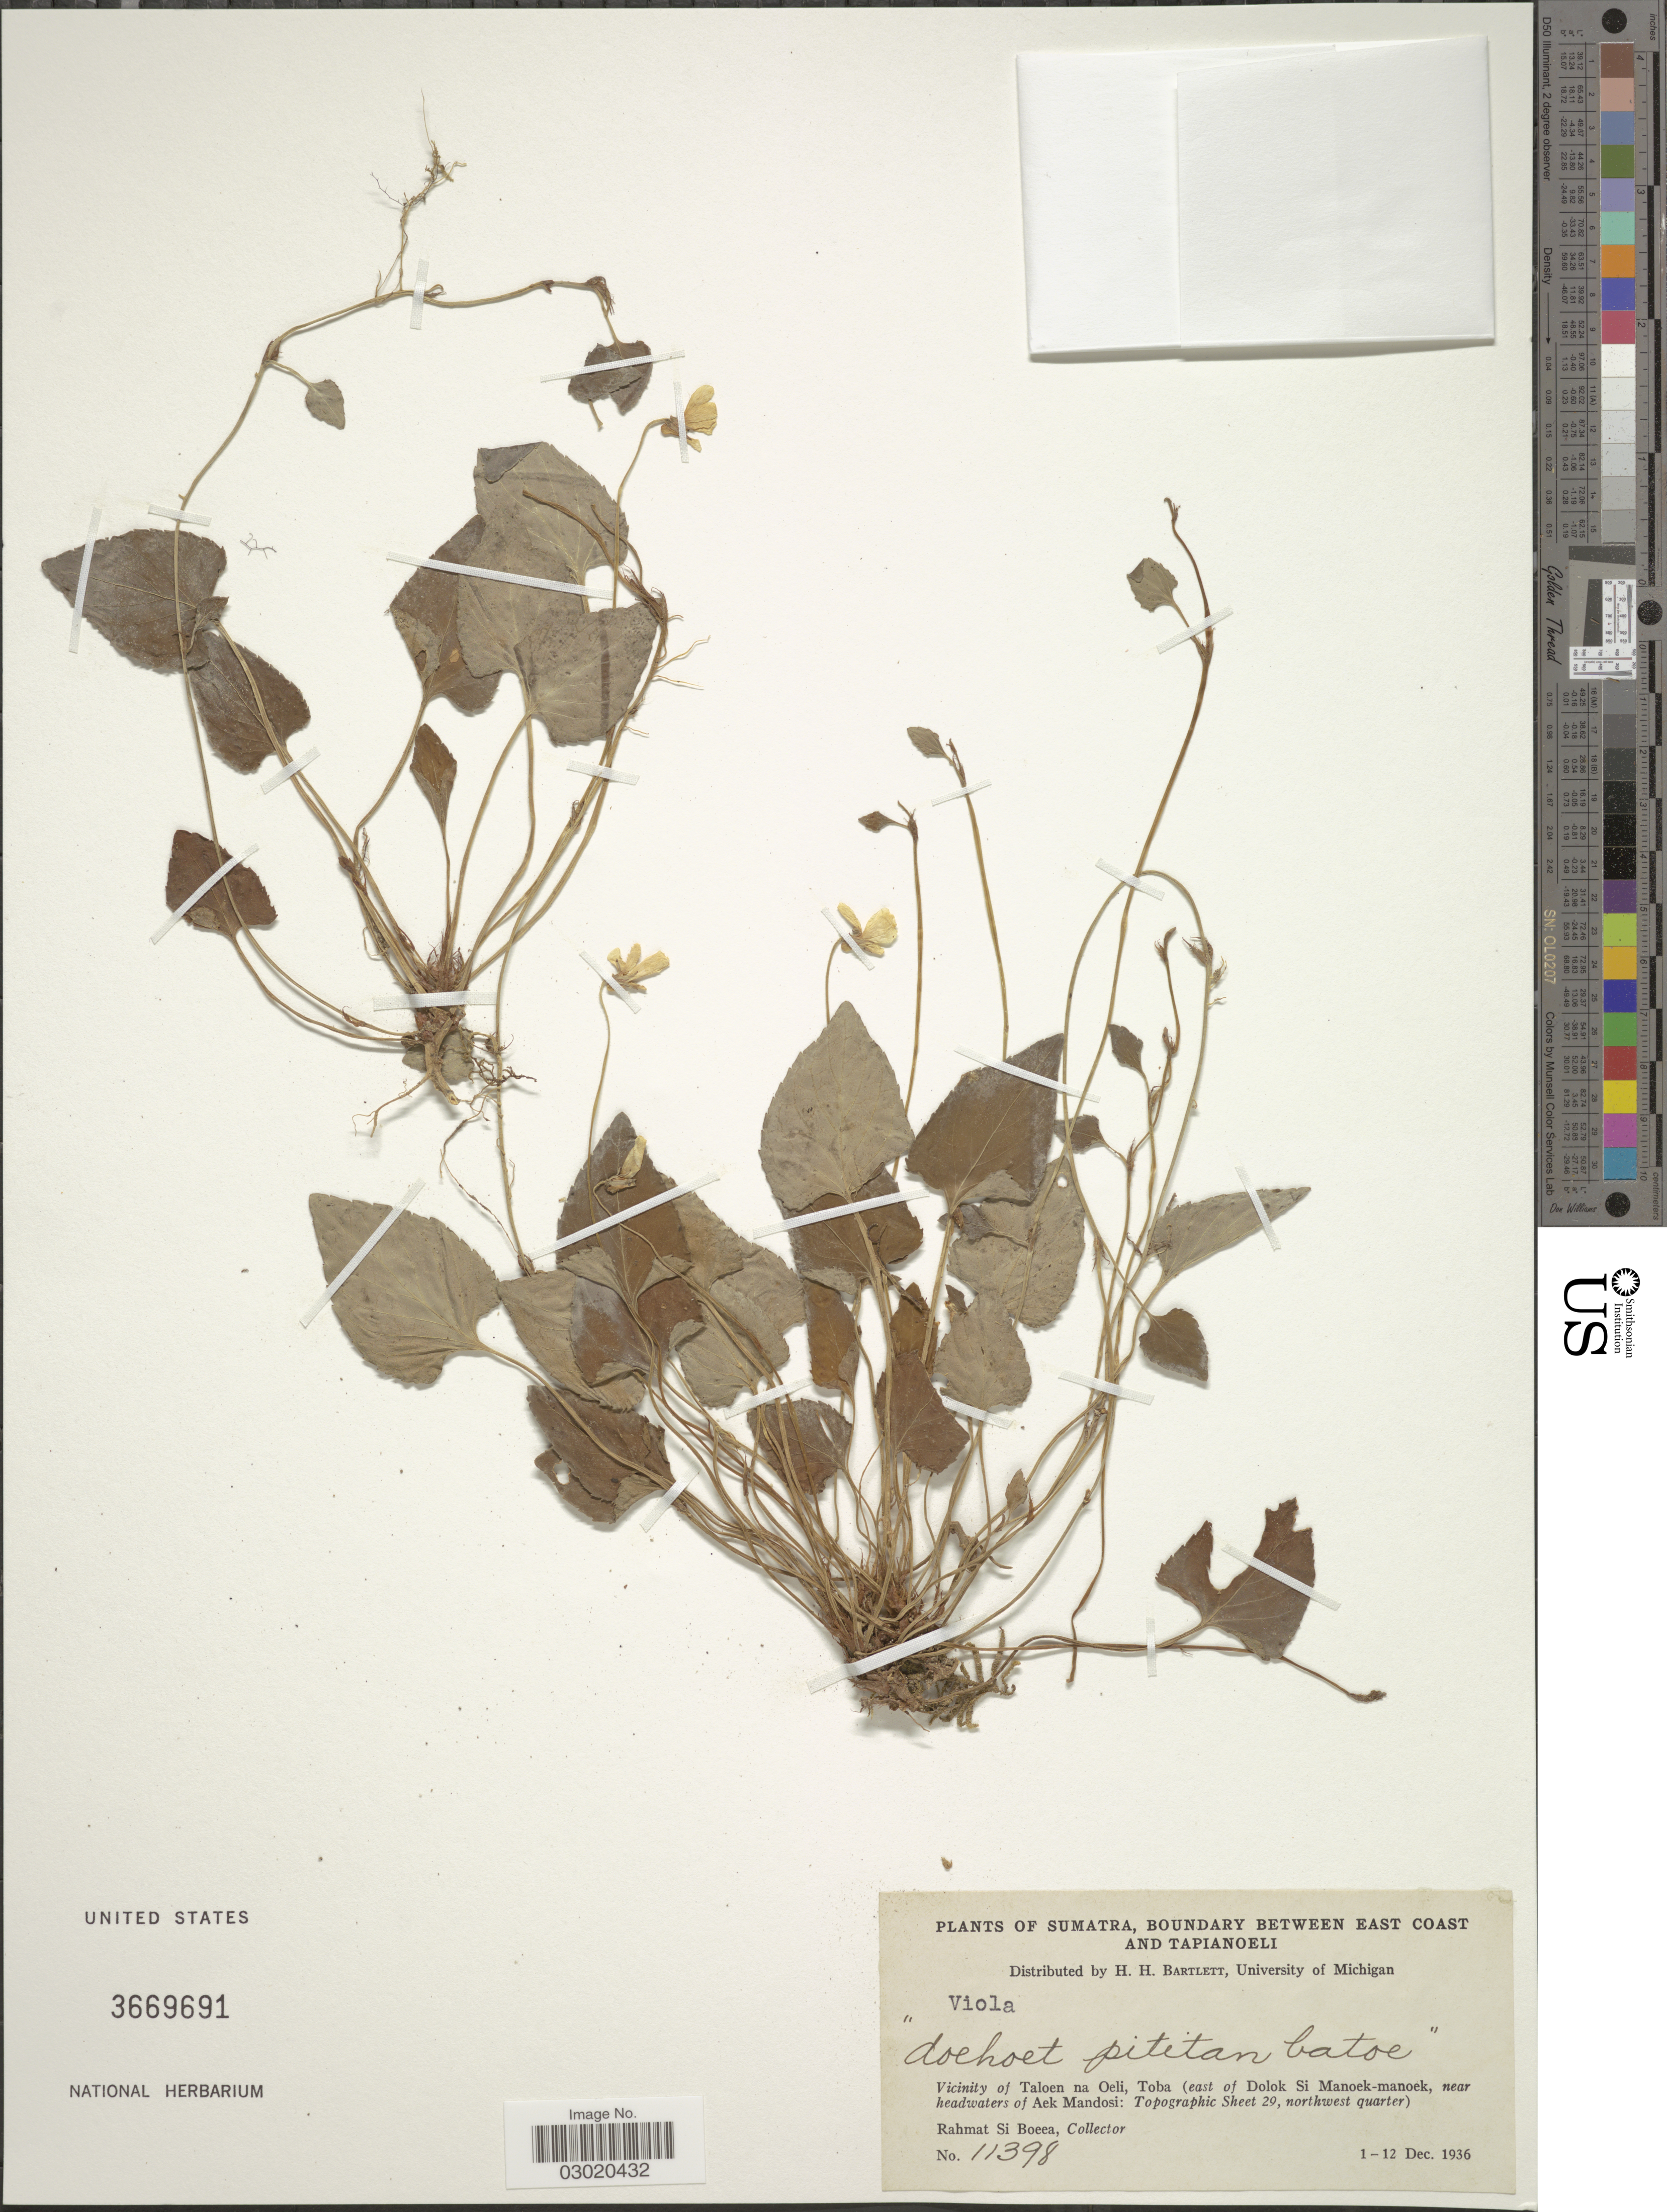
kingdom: Plantae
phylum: Tracheophyta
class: Magnoliopsida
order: Malpighiales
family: Violaceae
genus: Viola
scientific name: Viola sp.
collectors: Rahmat Si Boeea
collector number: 11398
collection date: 1936-12-01/1936-12-12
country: Indonesia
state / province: Sumatra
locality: Boundary between East Coast and Tapianoeli. Vicinity of Taloen na Oeli, toba (east of Dolok Si Manoek-manoek, near headwaters of Aek Mandosi: Topographic Sheet 29, northwest quarter).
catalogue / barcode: US 3669691